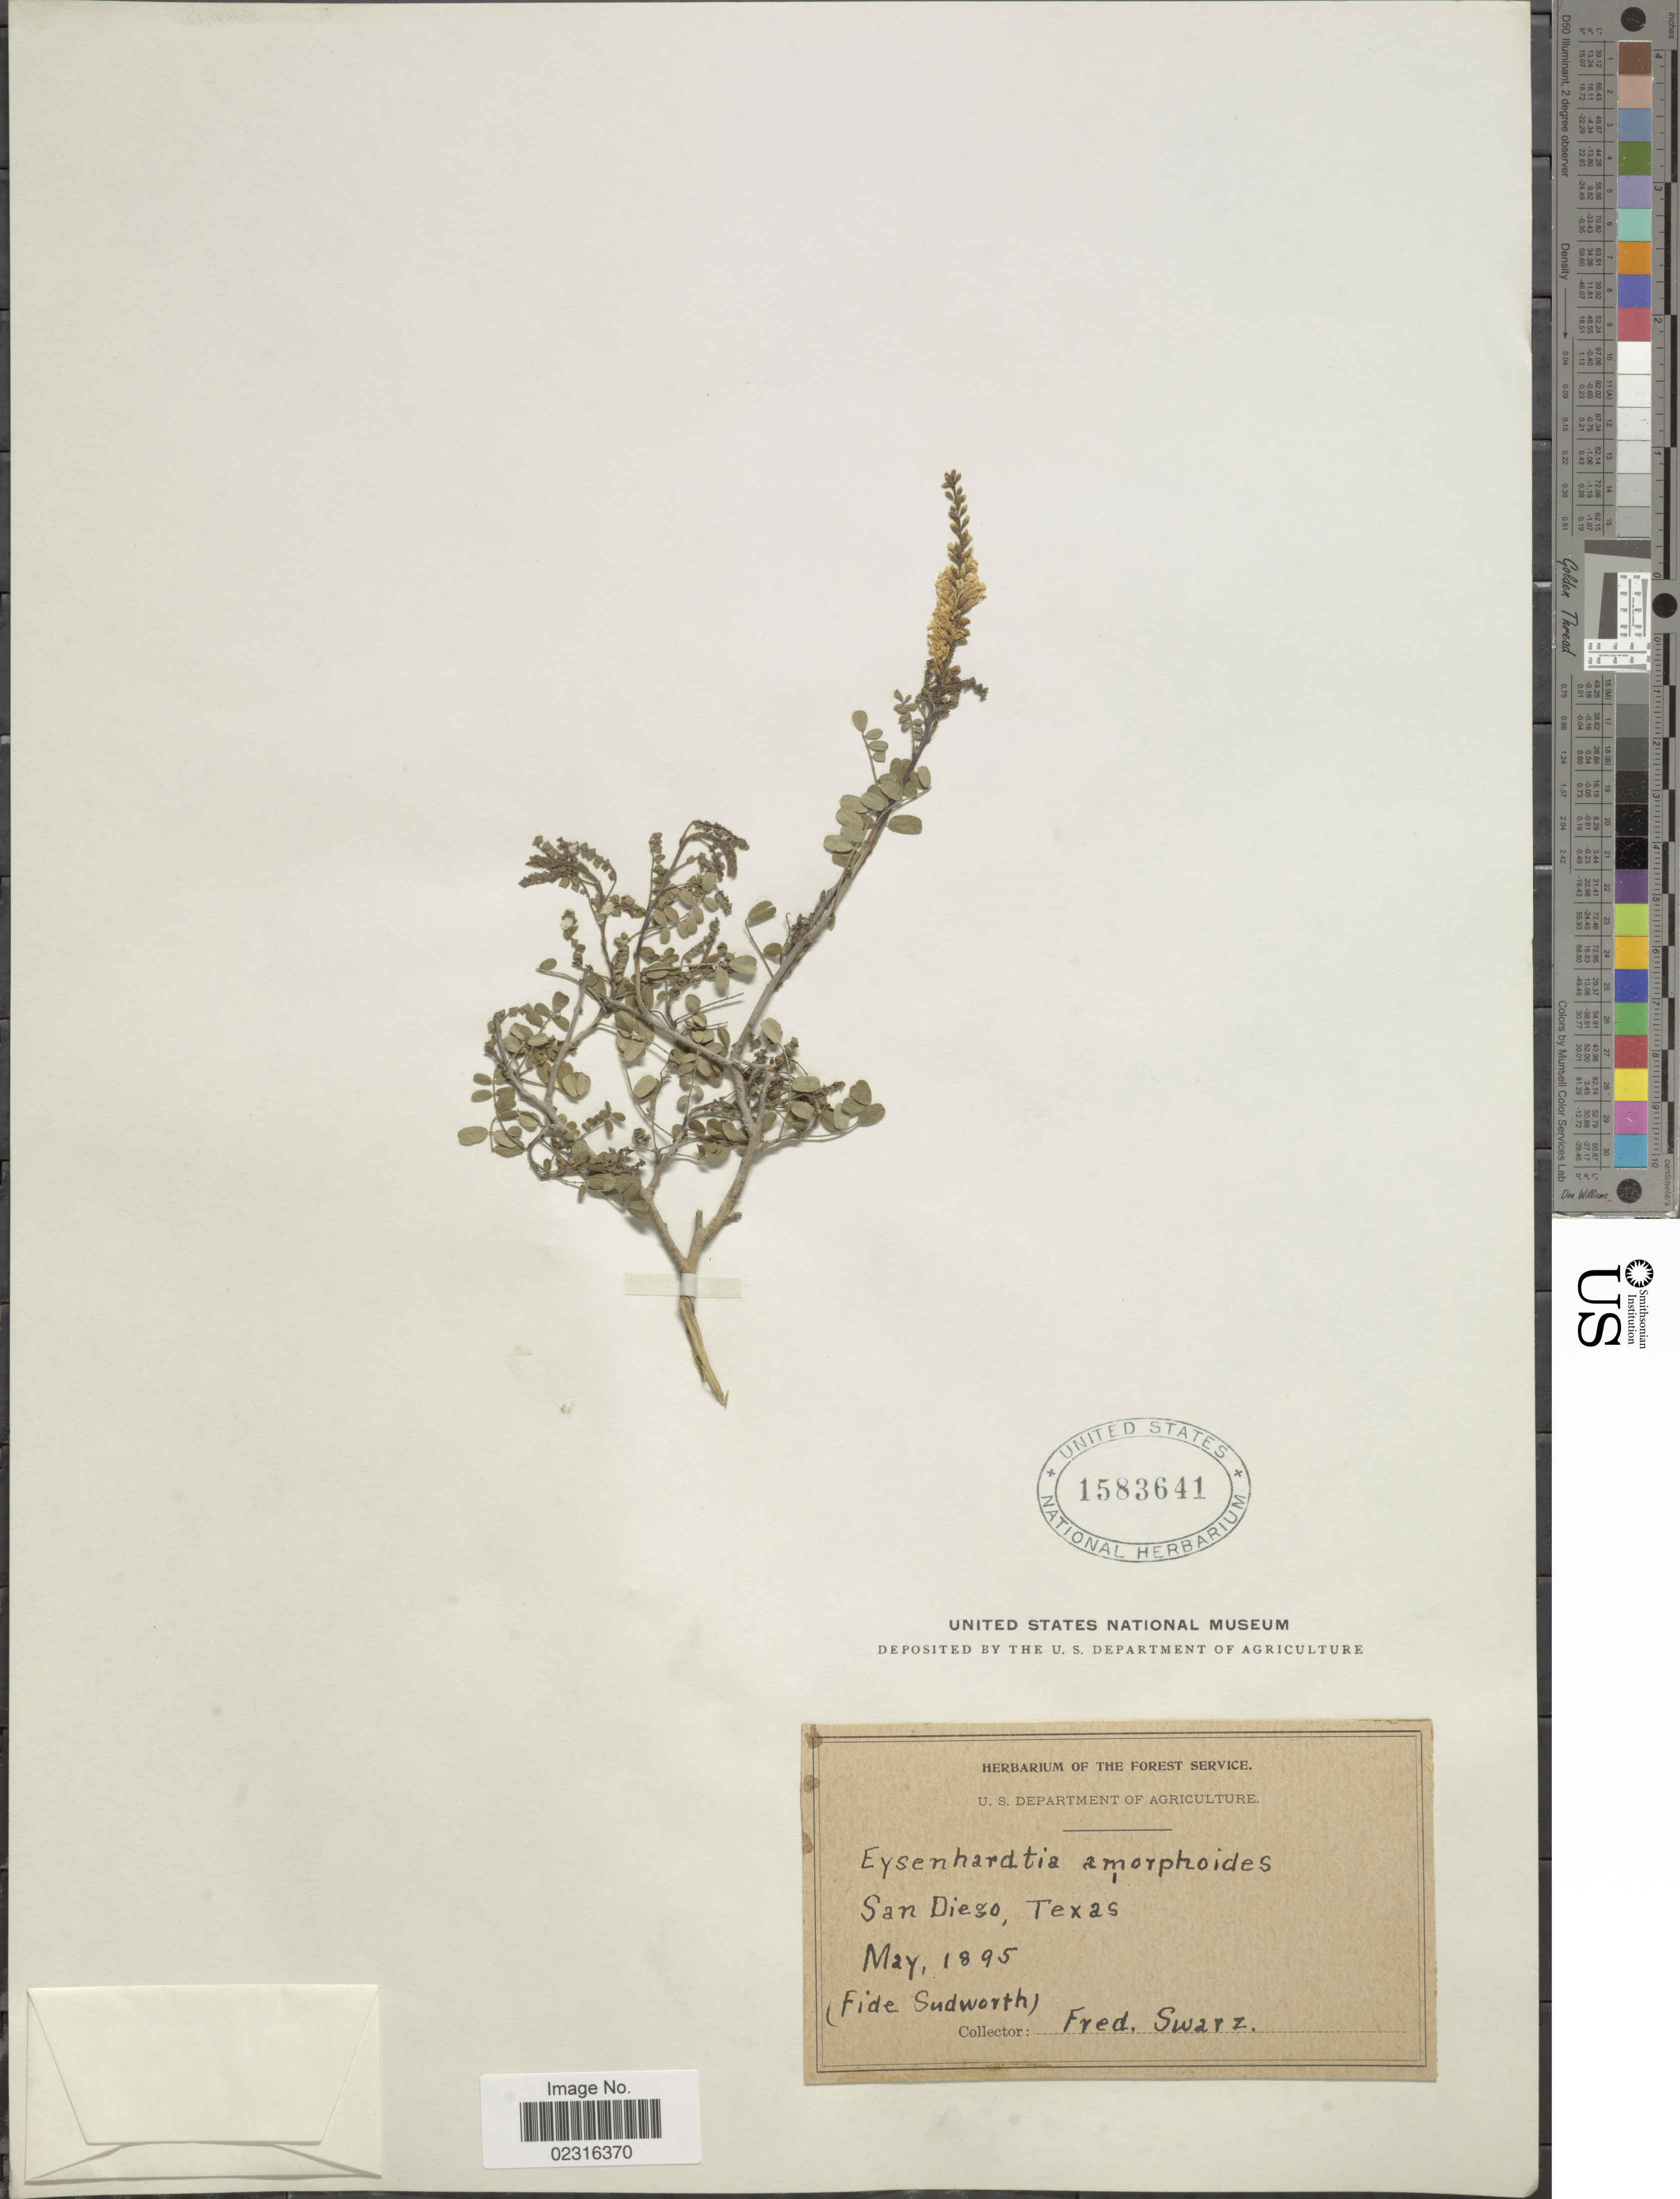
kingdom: Plantae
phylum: Tracheophyta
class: Magnoliopsida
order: Fabales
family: Fabaceae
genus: Eysenhardtia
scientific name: Eysenhardtia texana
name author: Scheele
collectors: F. Swarz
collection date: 1895-05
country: United States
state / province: Texas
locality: San Diego, (Fide Sudworth) [unsure placement].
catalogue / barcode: US 1583641